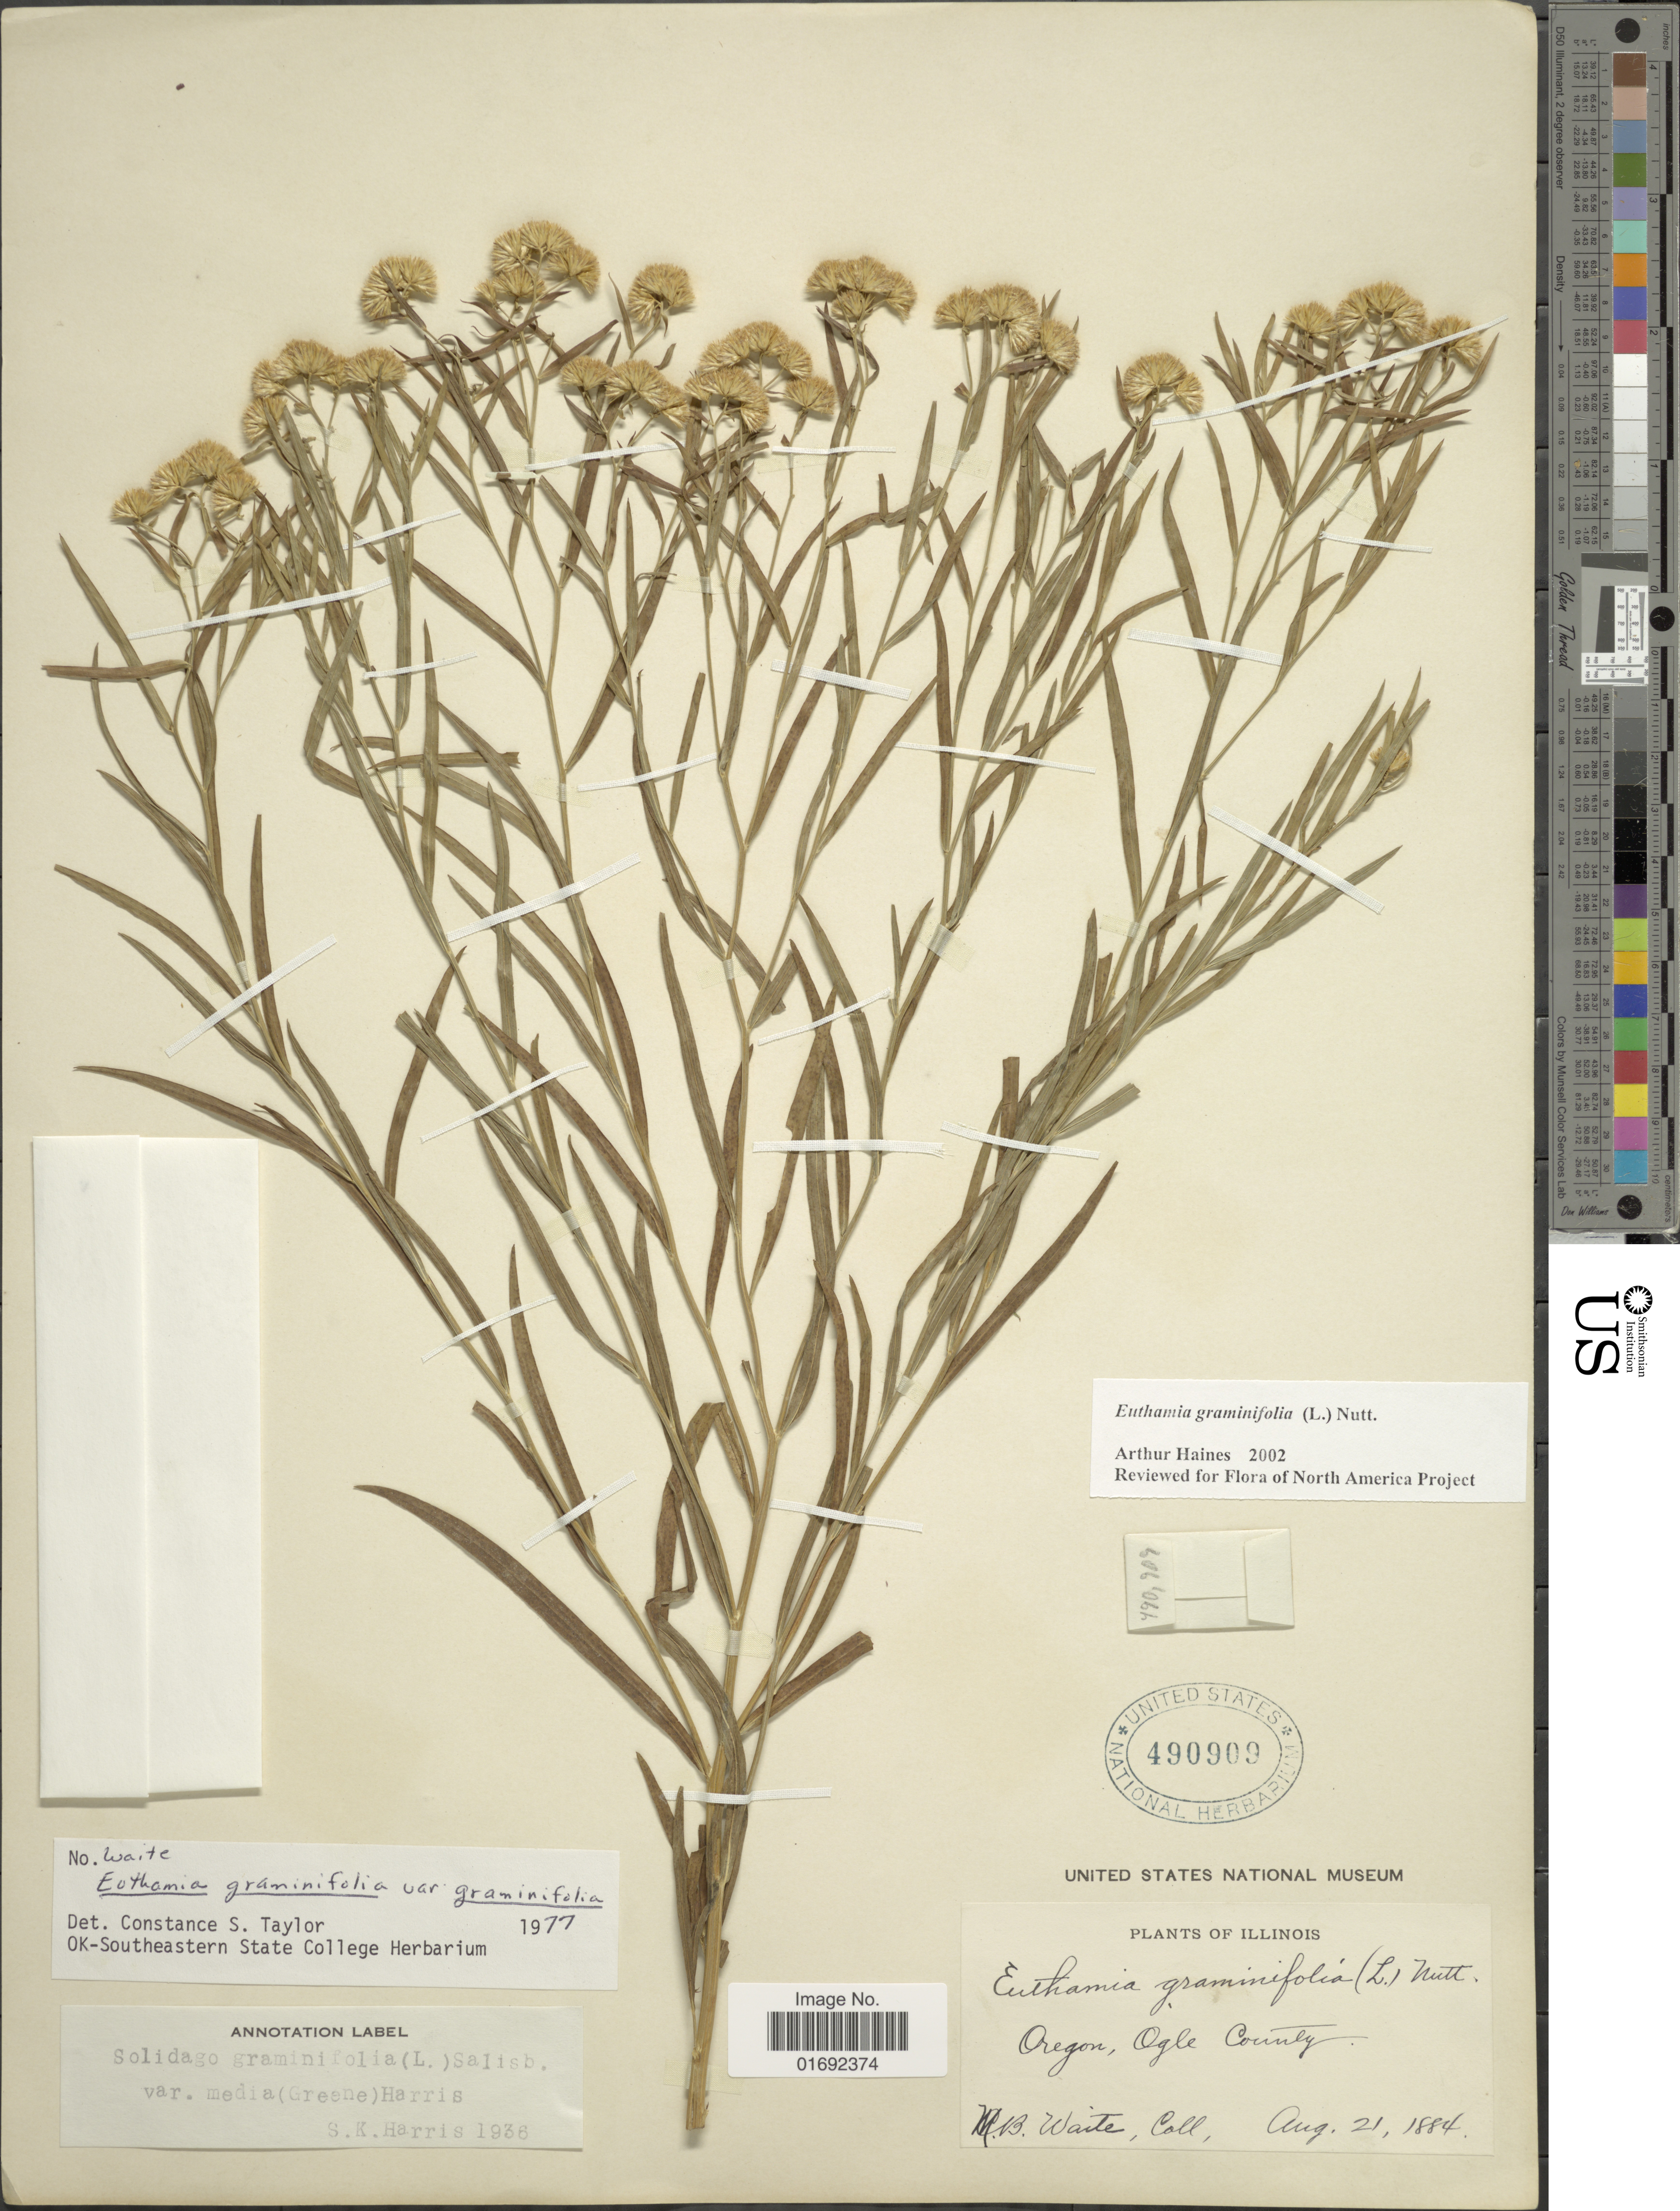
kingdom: Plantae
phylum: Tracheophyta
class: Magnoliopsida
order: Asterales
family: Asteraceae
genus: Euthamia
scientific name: Euthamia graminifolia var. major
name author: (Michx.) Moldenke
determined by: Urbatsch, Lowell E., Curator (LSU), Louisiana State University (UNITED STATES)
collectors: W. Waite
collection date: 1884-08-21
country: United States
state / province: Oregon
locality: Oregon, Ogle County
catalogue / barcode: US 490909